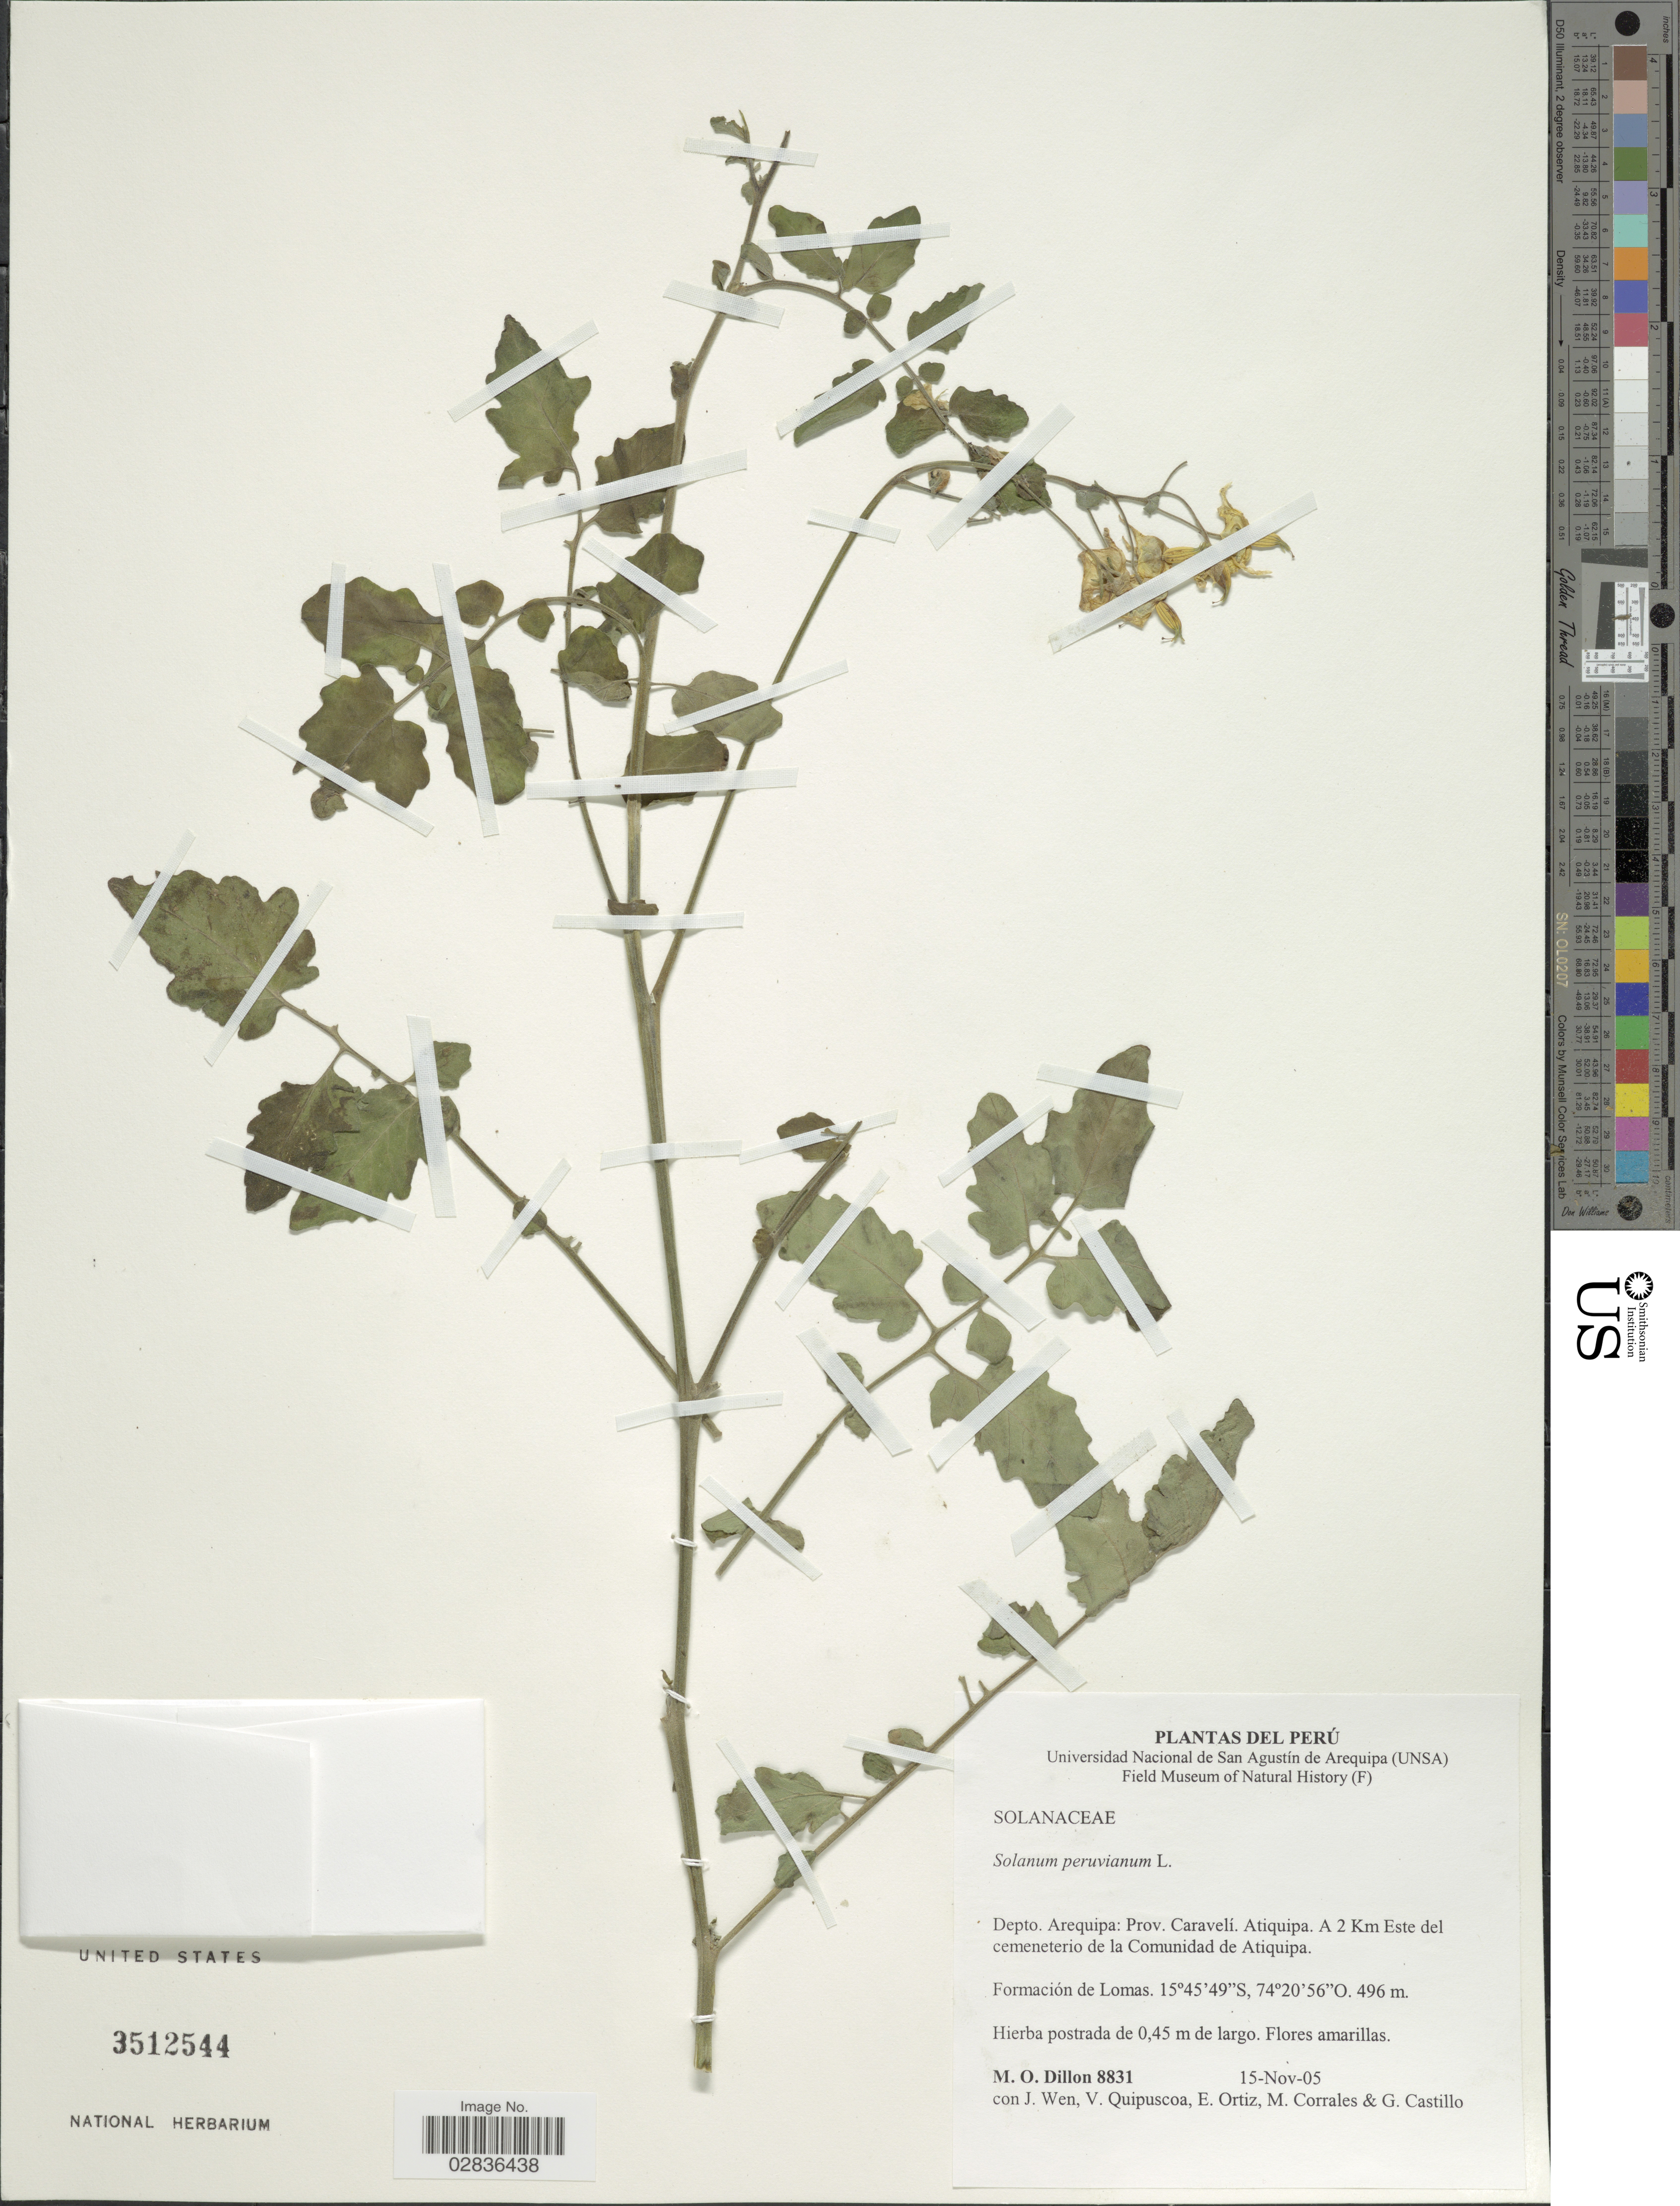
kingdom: Plantae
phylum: Tracheophyta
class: Magnoliopsida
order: Solanales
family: Solanaceae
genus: Solanum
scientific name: Solanum peruvianum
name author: L.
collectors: M. O. Dillon, J. Wen, V. Quipuscoa, E. Ortiz & et al.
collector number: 8831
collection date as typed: Transcribed d/m/y: 15/11/5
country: Peru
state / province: Arequipa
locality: Depto. Arequipa: Prov. Caravelí. Atiquipa. A 2 Km Este del cemeneterio de la Comunidad de Atiquipa. Formación de Lomas.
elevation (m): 496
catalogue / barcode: US 3512544